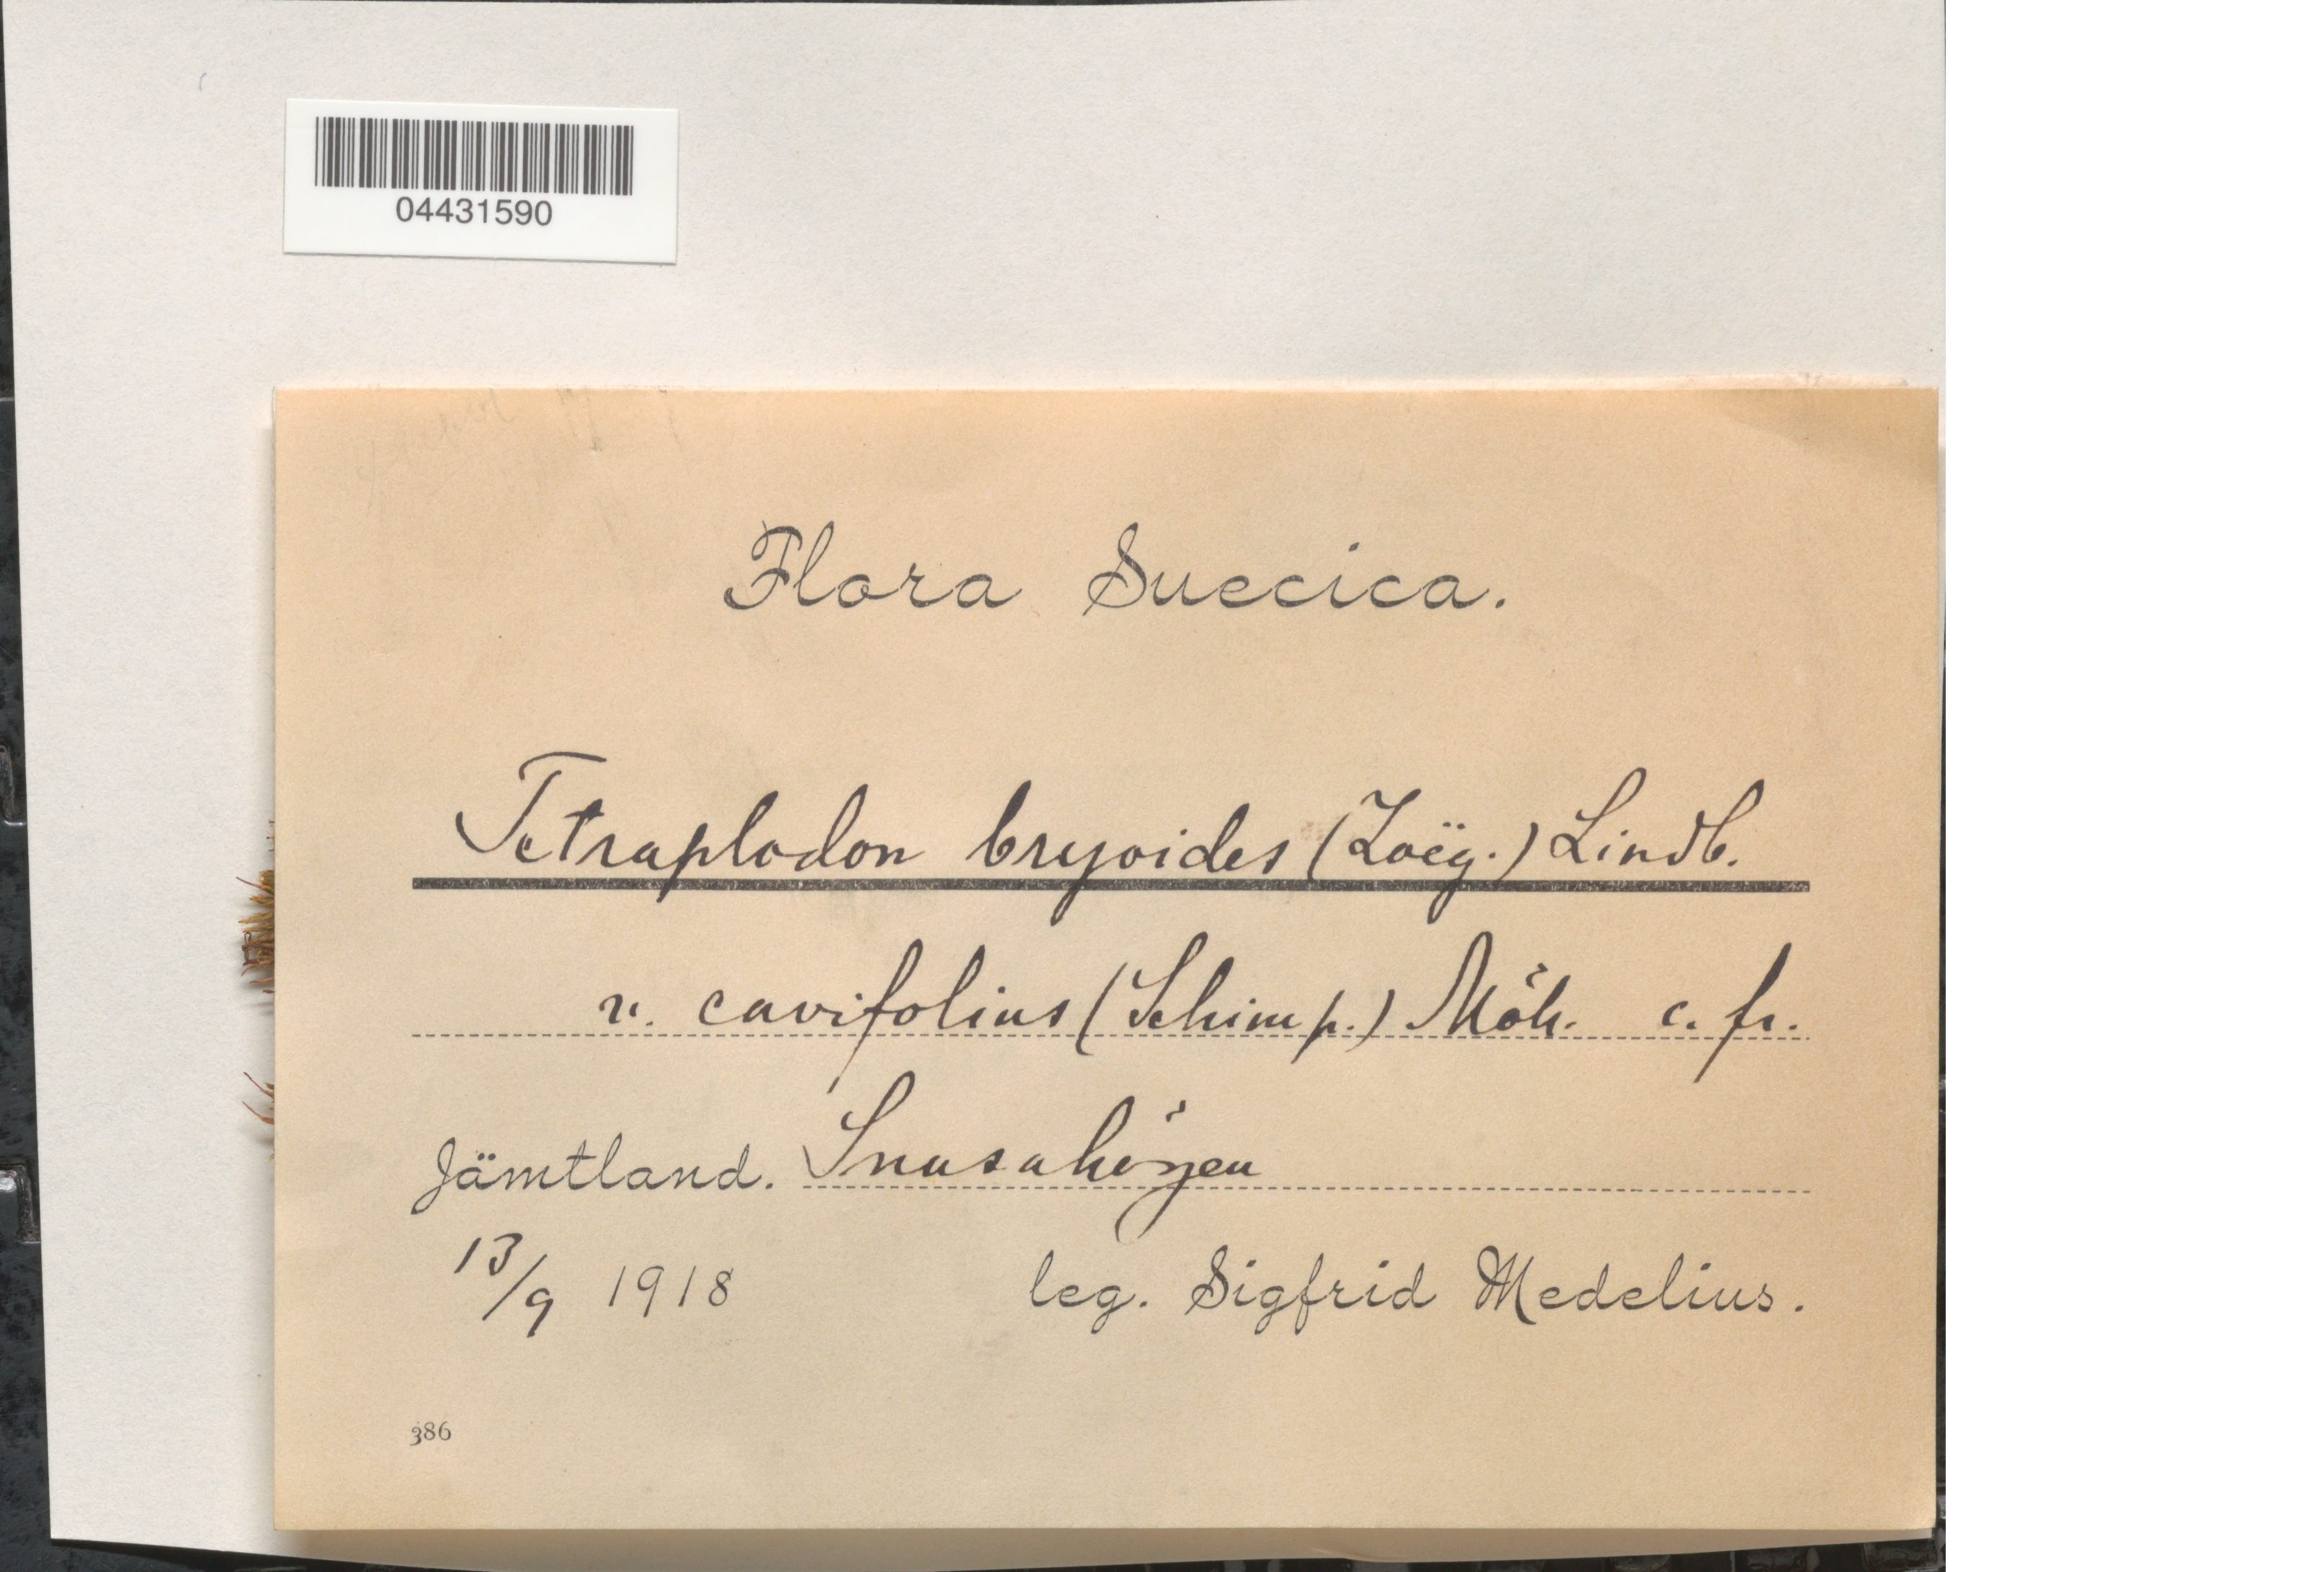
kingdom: Plantae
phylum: Bryophyta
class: Bryopsida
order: Splachnales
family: Splachnaceae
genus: Tetraplodon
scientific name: Tetraplodon mnioides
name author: (Sw. ex Hedw.) Bruch & Schimp.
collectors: S. Medelius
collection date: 1918-09-13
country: Sweden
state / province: Jamtland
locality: Suecica. Jämtland. Snasahogen.